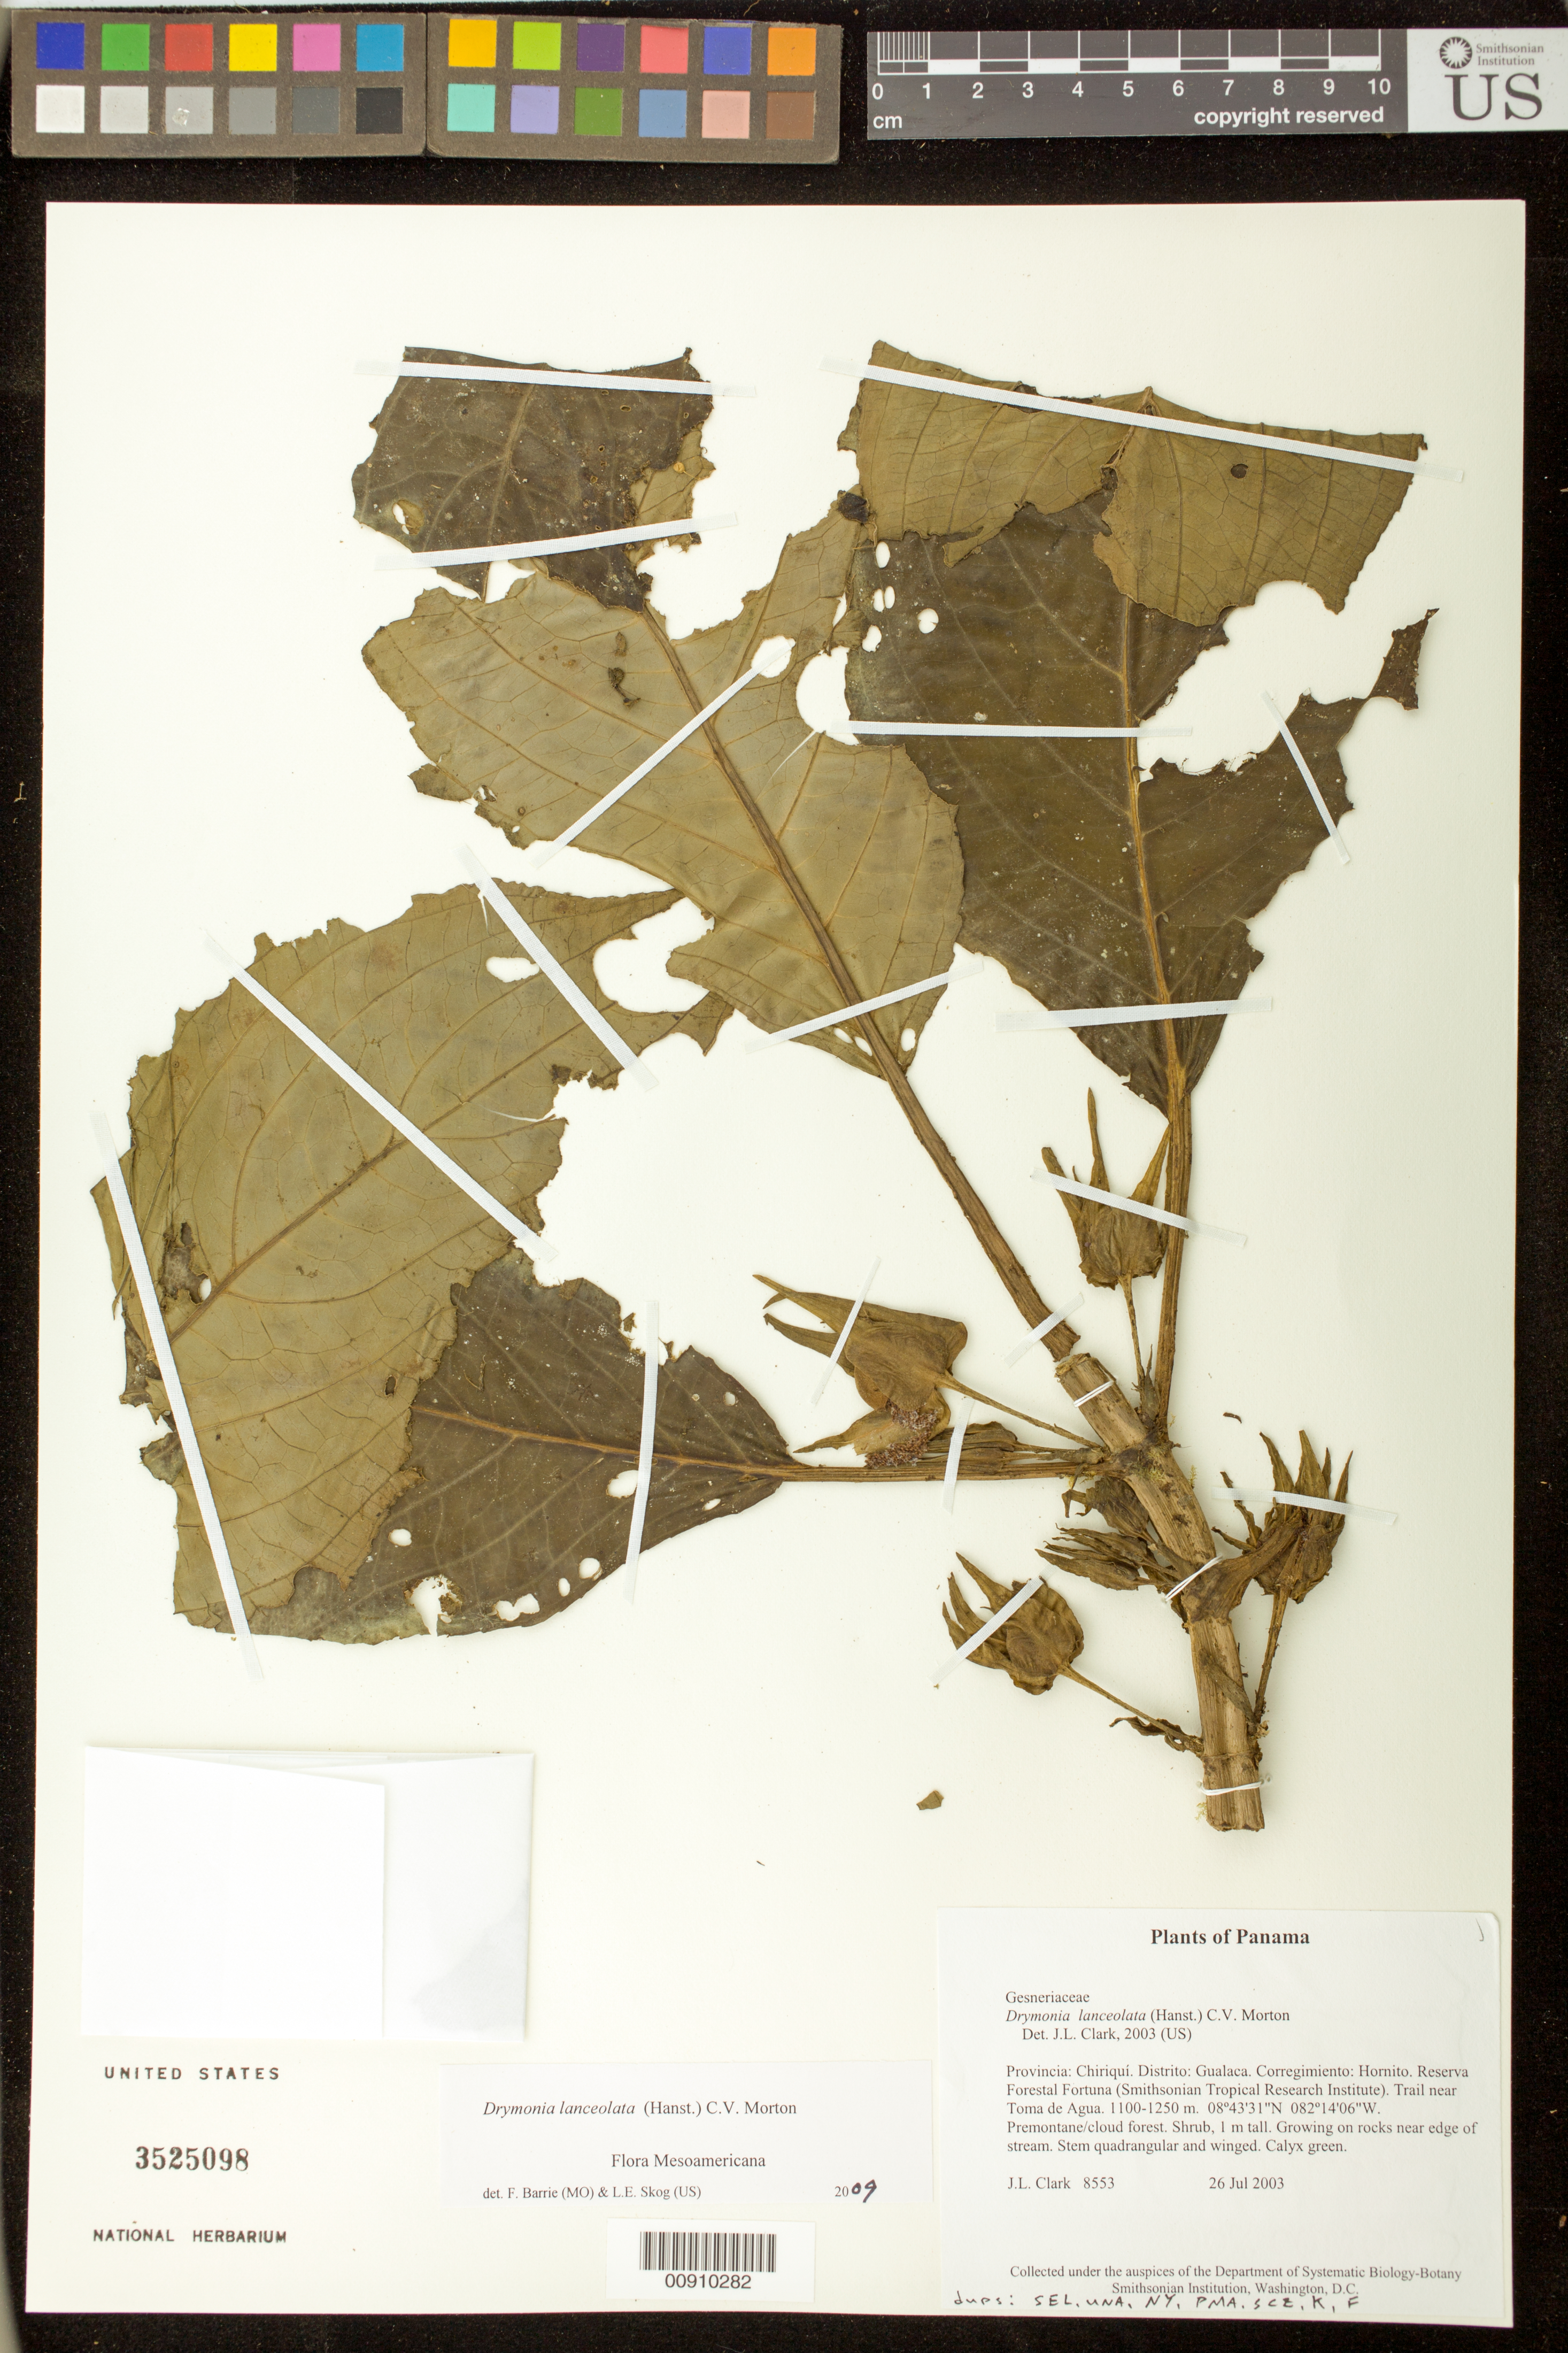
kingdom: Plantae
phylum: Tracheophyta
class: Magnoliopsida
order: Lamiales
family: Gesneriaceae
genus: Drymonia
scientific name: Drymonia lanceolata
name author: (Hanst.) C.V. Morton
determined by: Clark, J. L., (SEL), The Marie Selby Botanical Garden (UNITED STATES)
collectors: J. L. Clark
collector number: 8553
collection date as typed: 26 Jul 2003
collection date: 2003-07-26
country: Panama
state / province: Chiriquí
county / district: Gualaca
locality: Gualaca. Corregimiento: Hornito. Reserva Forestal Fortuna (Smithsonian Tropical Research Institute). Trail near Toma de Agua.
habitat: Premontane/cloud forest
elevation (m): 1100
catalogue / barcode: US 3525098